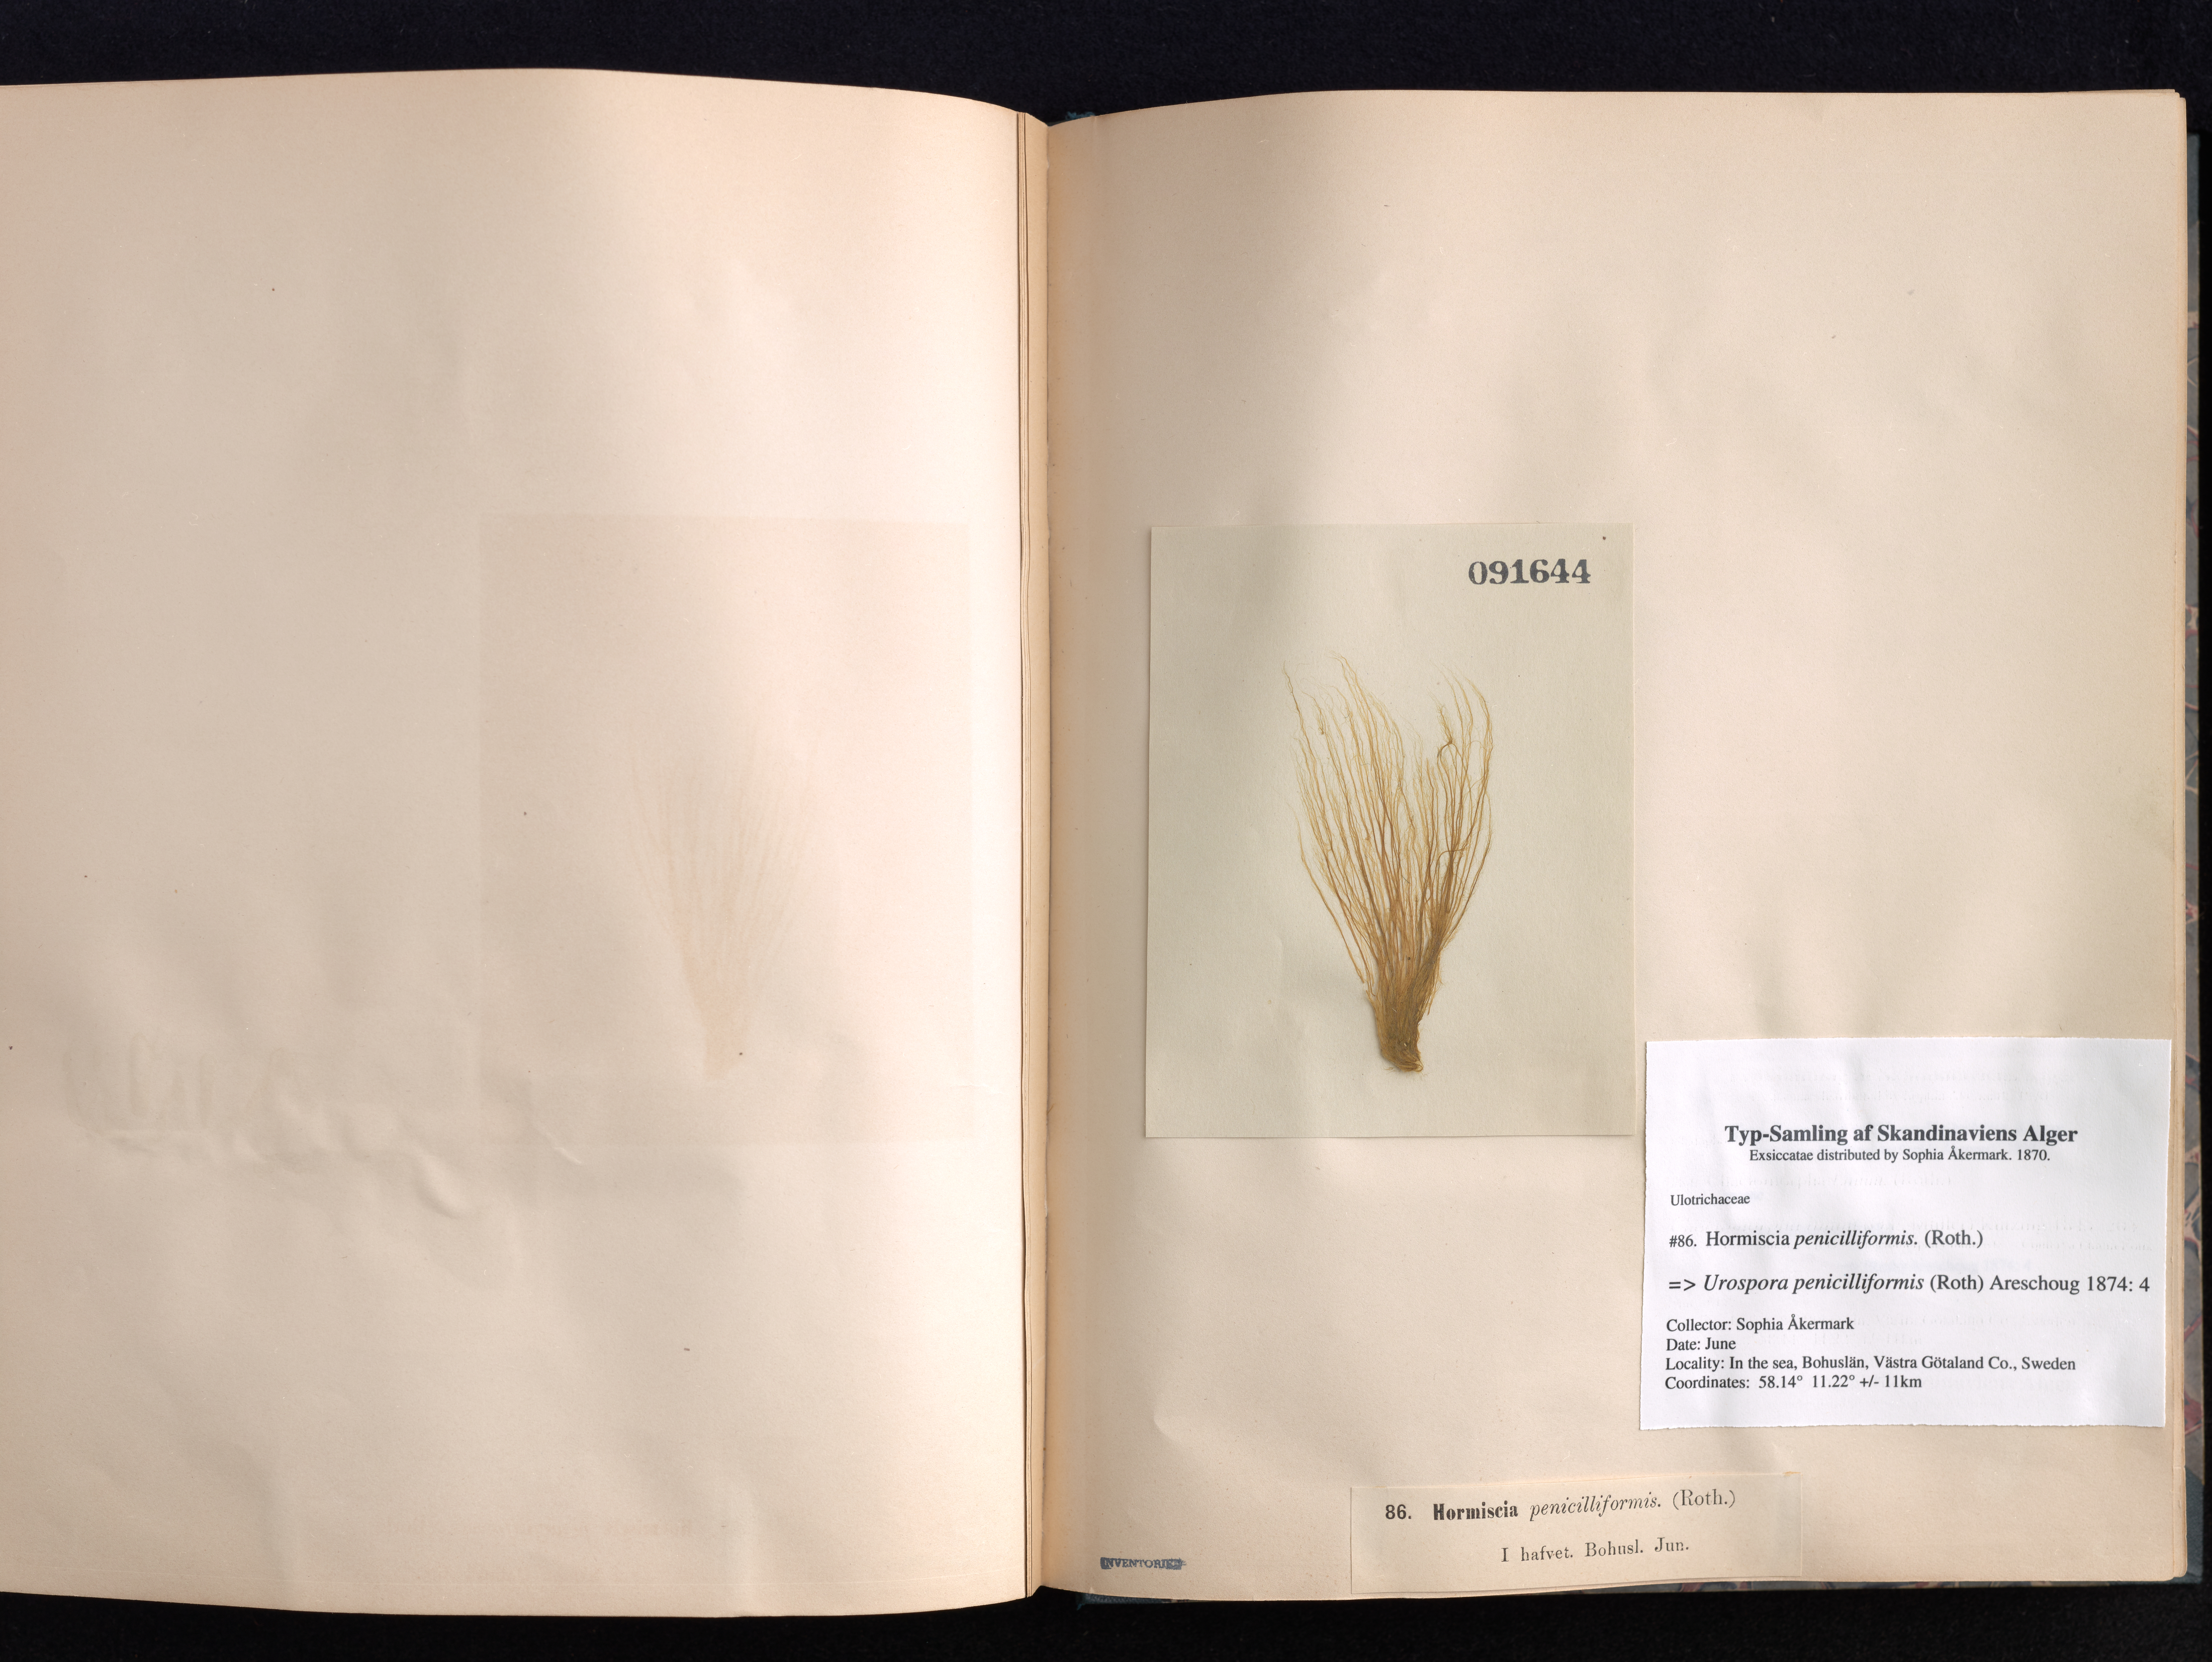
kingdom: Plantae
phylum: Chlorophyta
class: Ulvophyceae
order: Ulotrichales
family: Ulotrichaceae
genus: Urospora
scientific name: Urospora penicilliformis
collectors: S. Akermark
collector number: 86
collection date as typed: Jun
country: Sweden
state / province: Västra Götaland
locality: Bohuslan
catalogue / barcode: US 91644